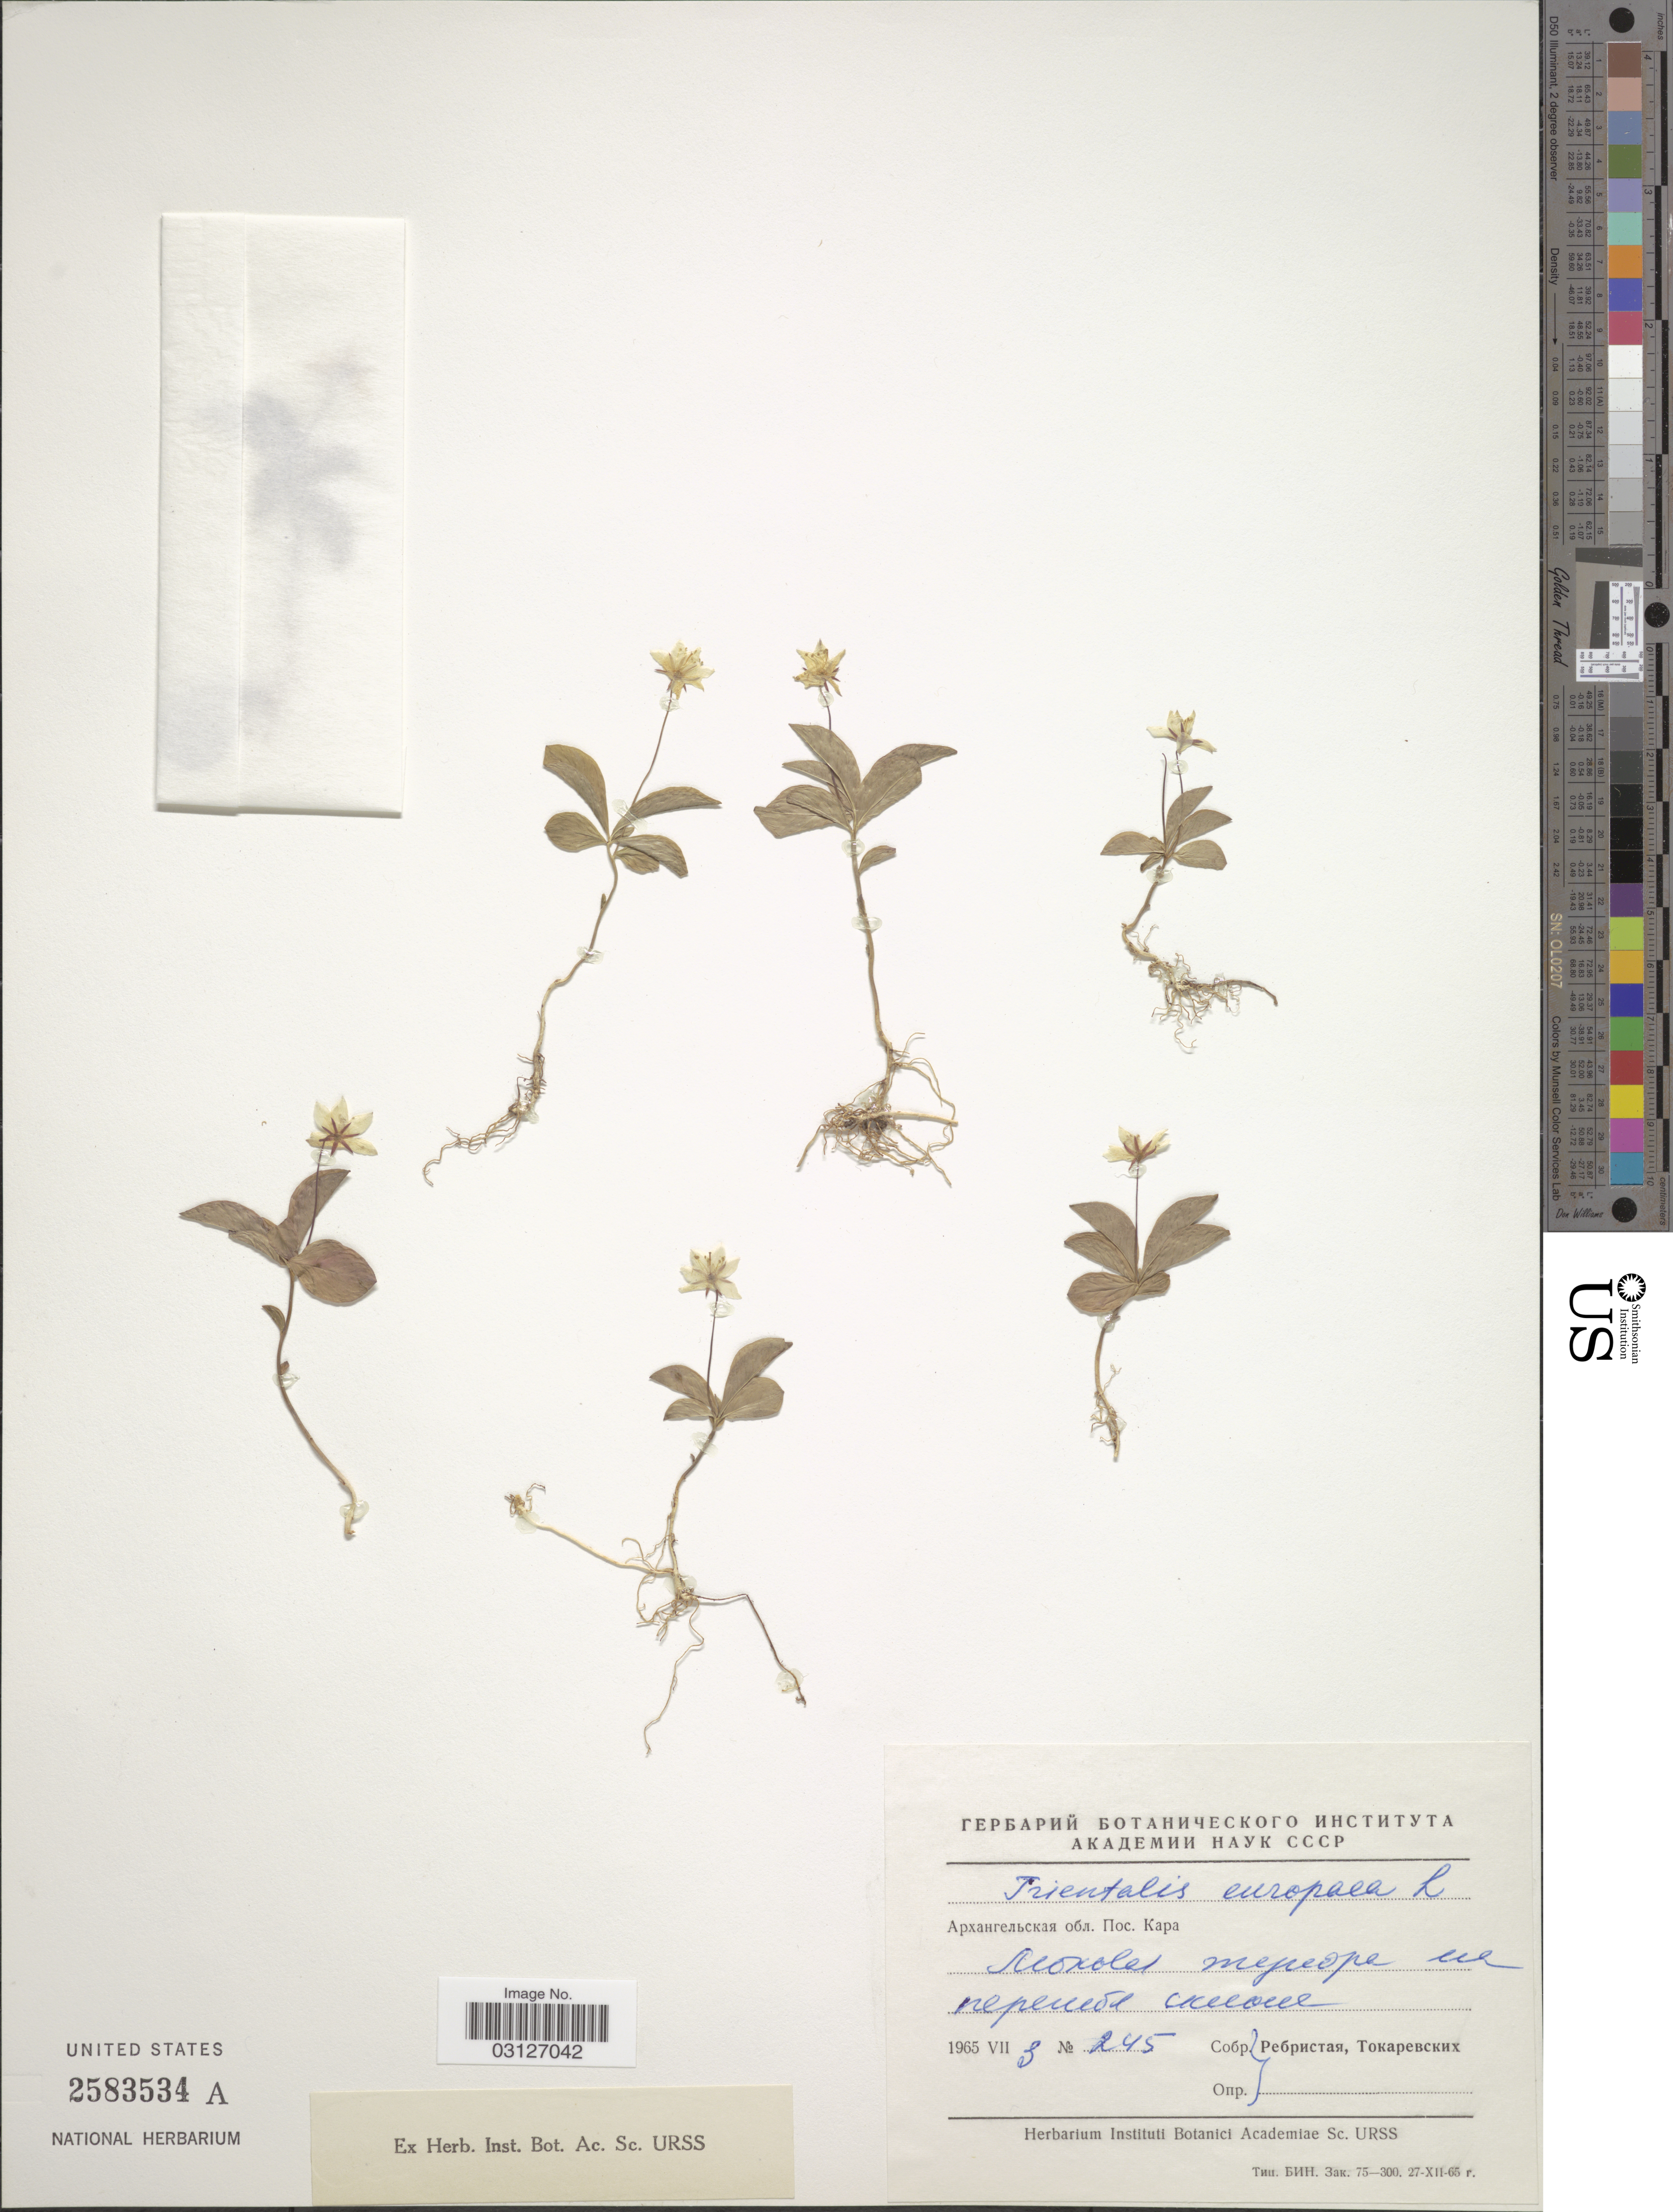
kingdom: Plantae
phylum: Tracheophyta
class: Magnoliopsida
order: Ericales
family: Primulaceae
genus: Trientalis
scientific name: Trientalis europaea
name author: L.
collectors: O. Rebristaya & S. Tokorevskikh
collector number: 245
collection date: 1965-07-03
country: Russian Federation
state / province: Arkhangelsk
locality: Village Kara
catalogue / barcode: US 2583534A